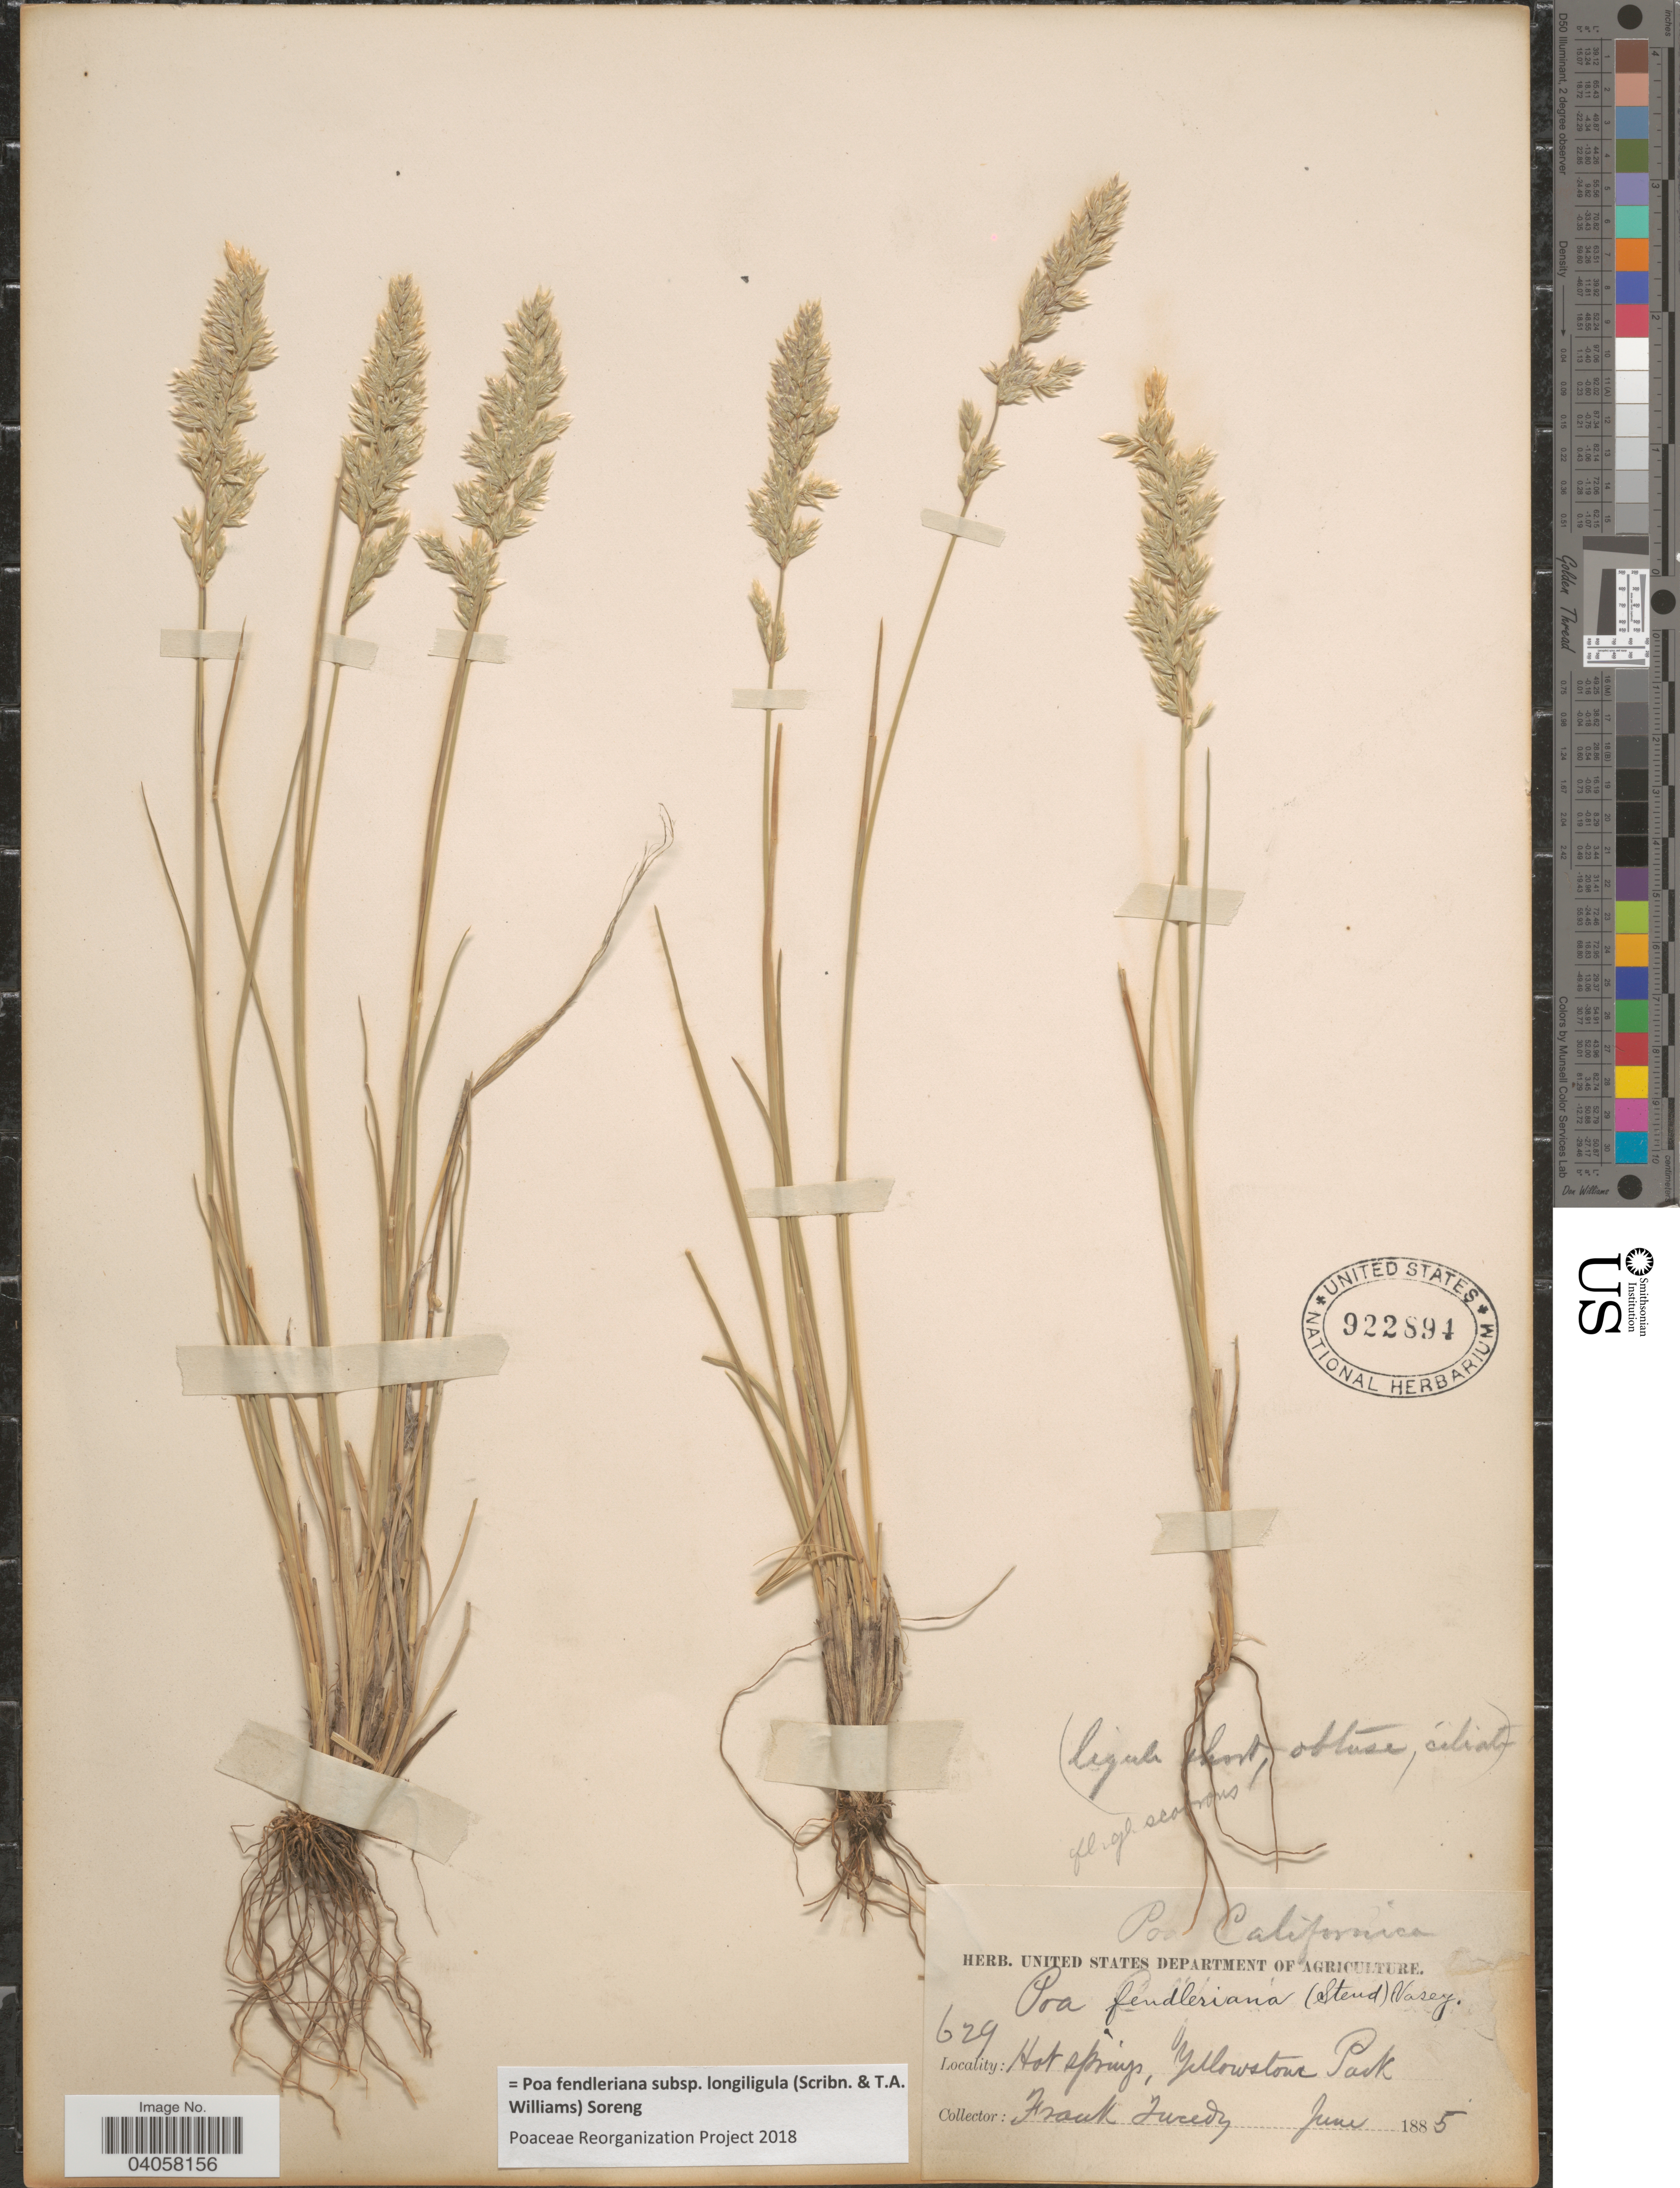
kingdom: Plantae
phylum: Tracheophyta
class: Liliopsida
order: Poales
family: Poaceae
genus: Poa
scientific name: Poa fendleriana subsp. longiligula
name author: (Scribn. & T.A. Williams) Soreng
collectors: F. Tweedy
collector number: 629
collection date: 1885-06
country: United States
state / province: Wyoming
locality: Hot Springs, Yellowstone Park.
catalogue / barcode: US 922894